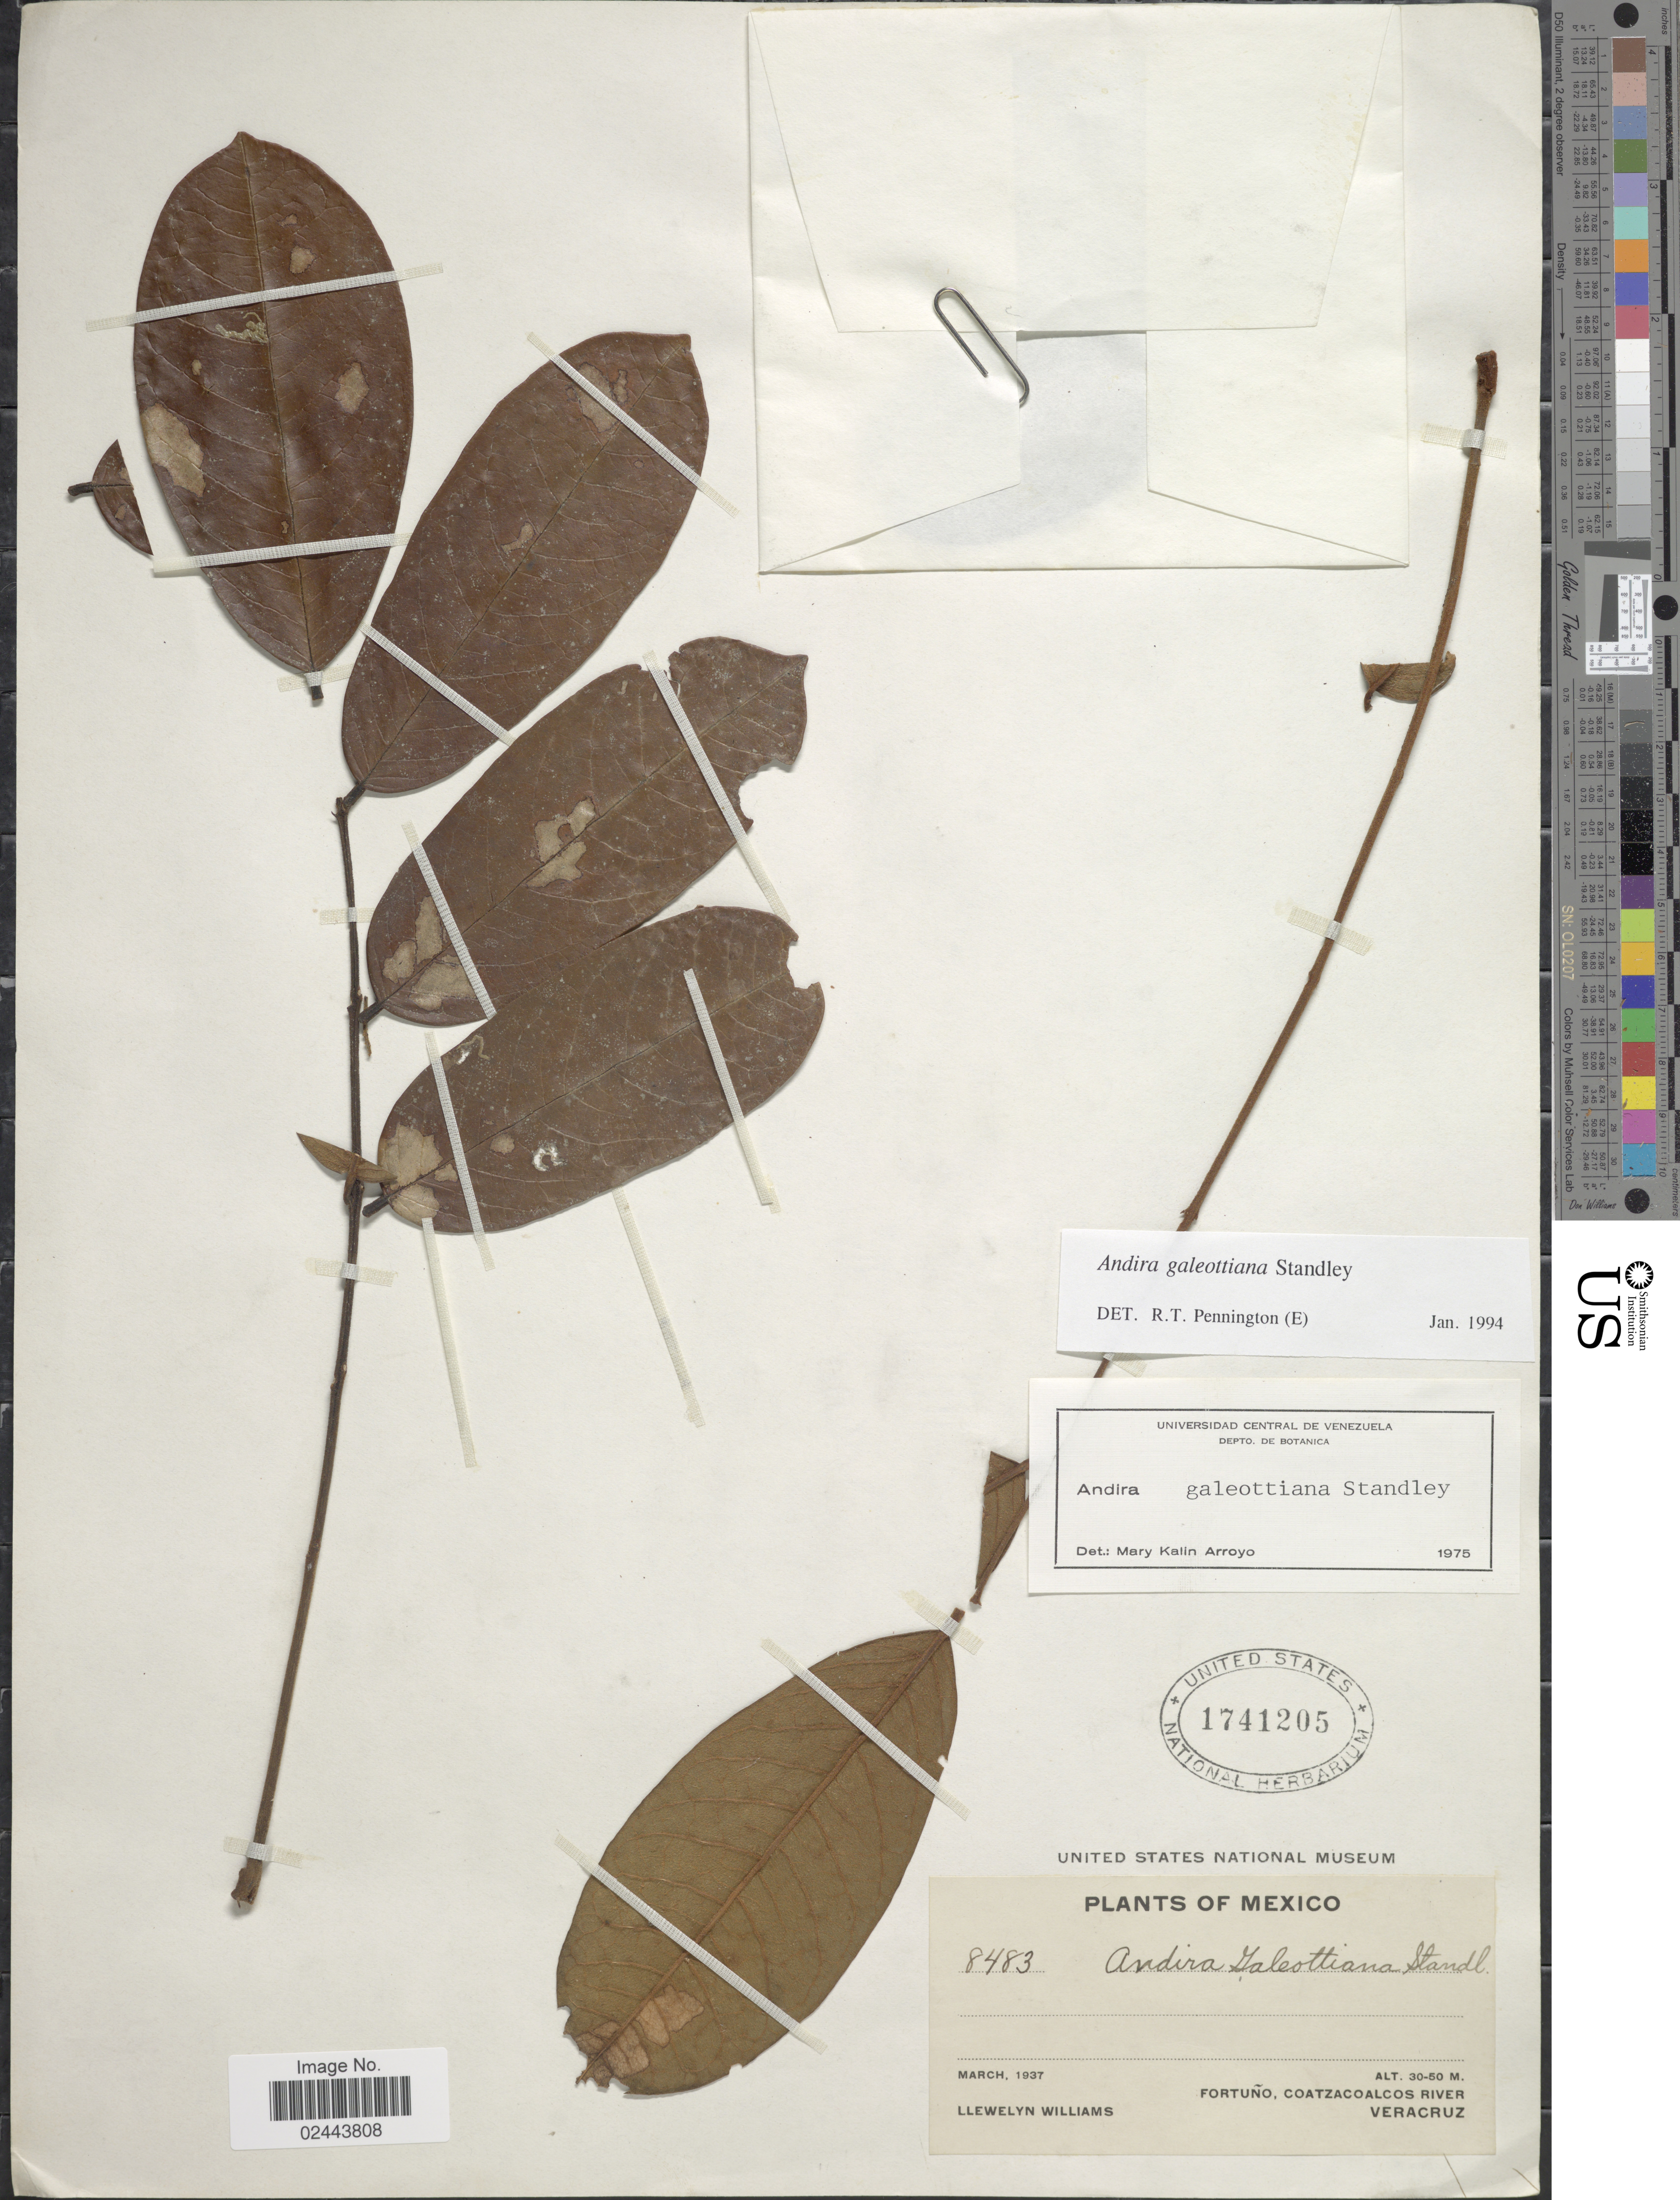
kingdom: Plantae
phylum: Tracheophyta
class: Magnoliopsida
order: Fabales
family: Fabaceae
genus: Andira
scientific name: Andira galeottiana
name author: Standl.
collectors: Ll. Williams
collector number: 8483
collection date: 1937-03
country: Mexico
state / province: Veracruz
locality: Fortuno, Coatzacoalcos River, Veracruz.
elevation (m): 30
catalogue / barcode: US 1741205